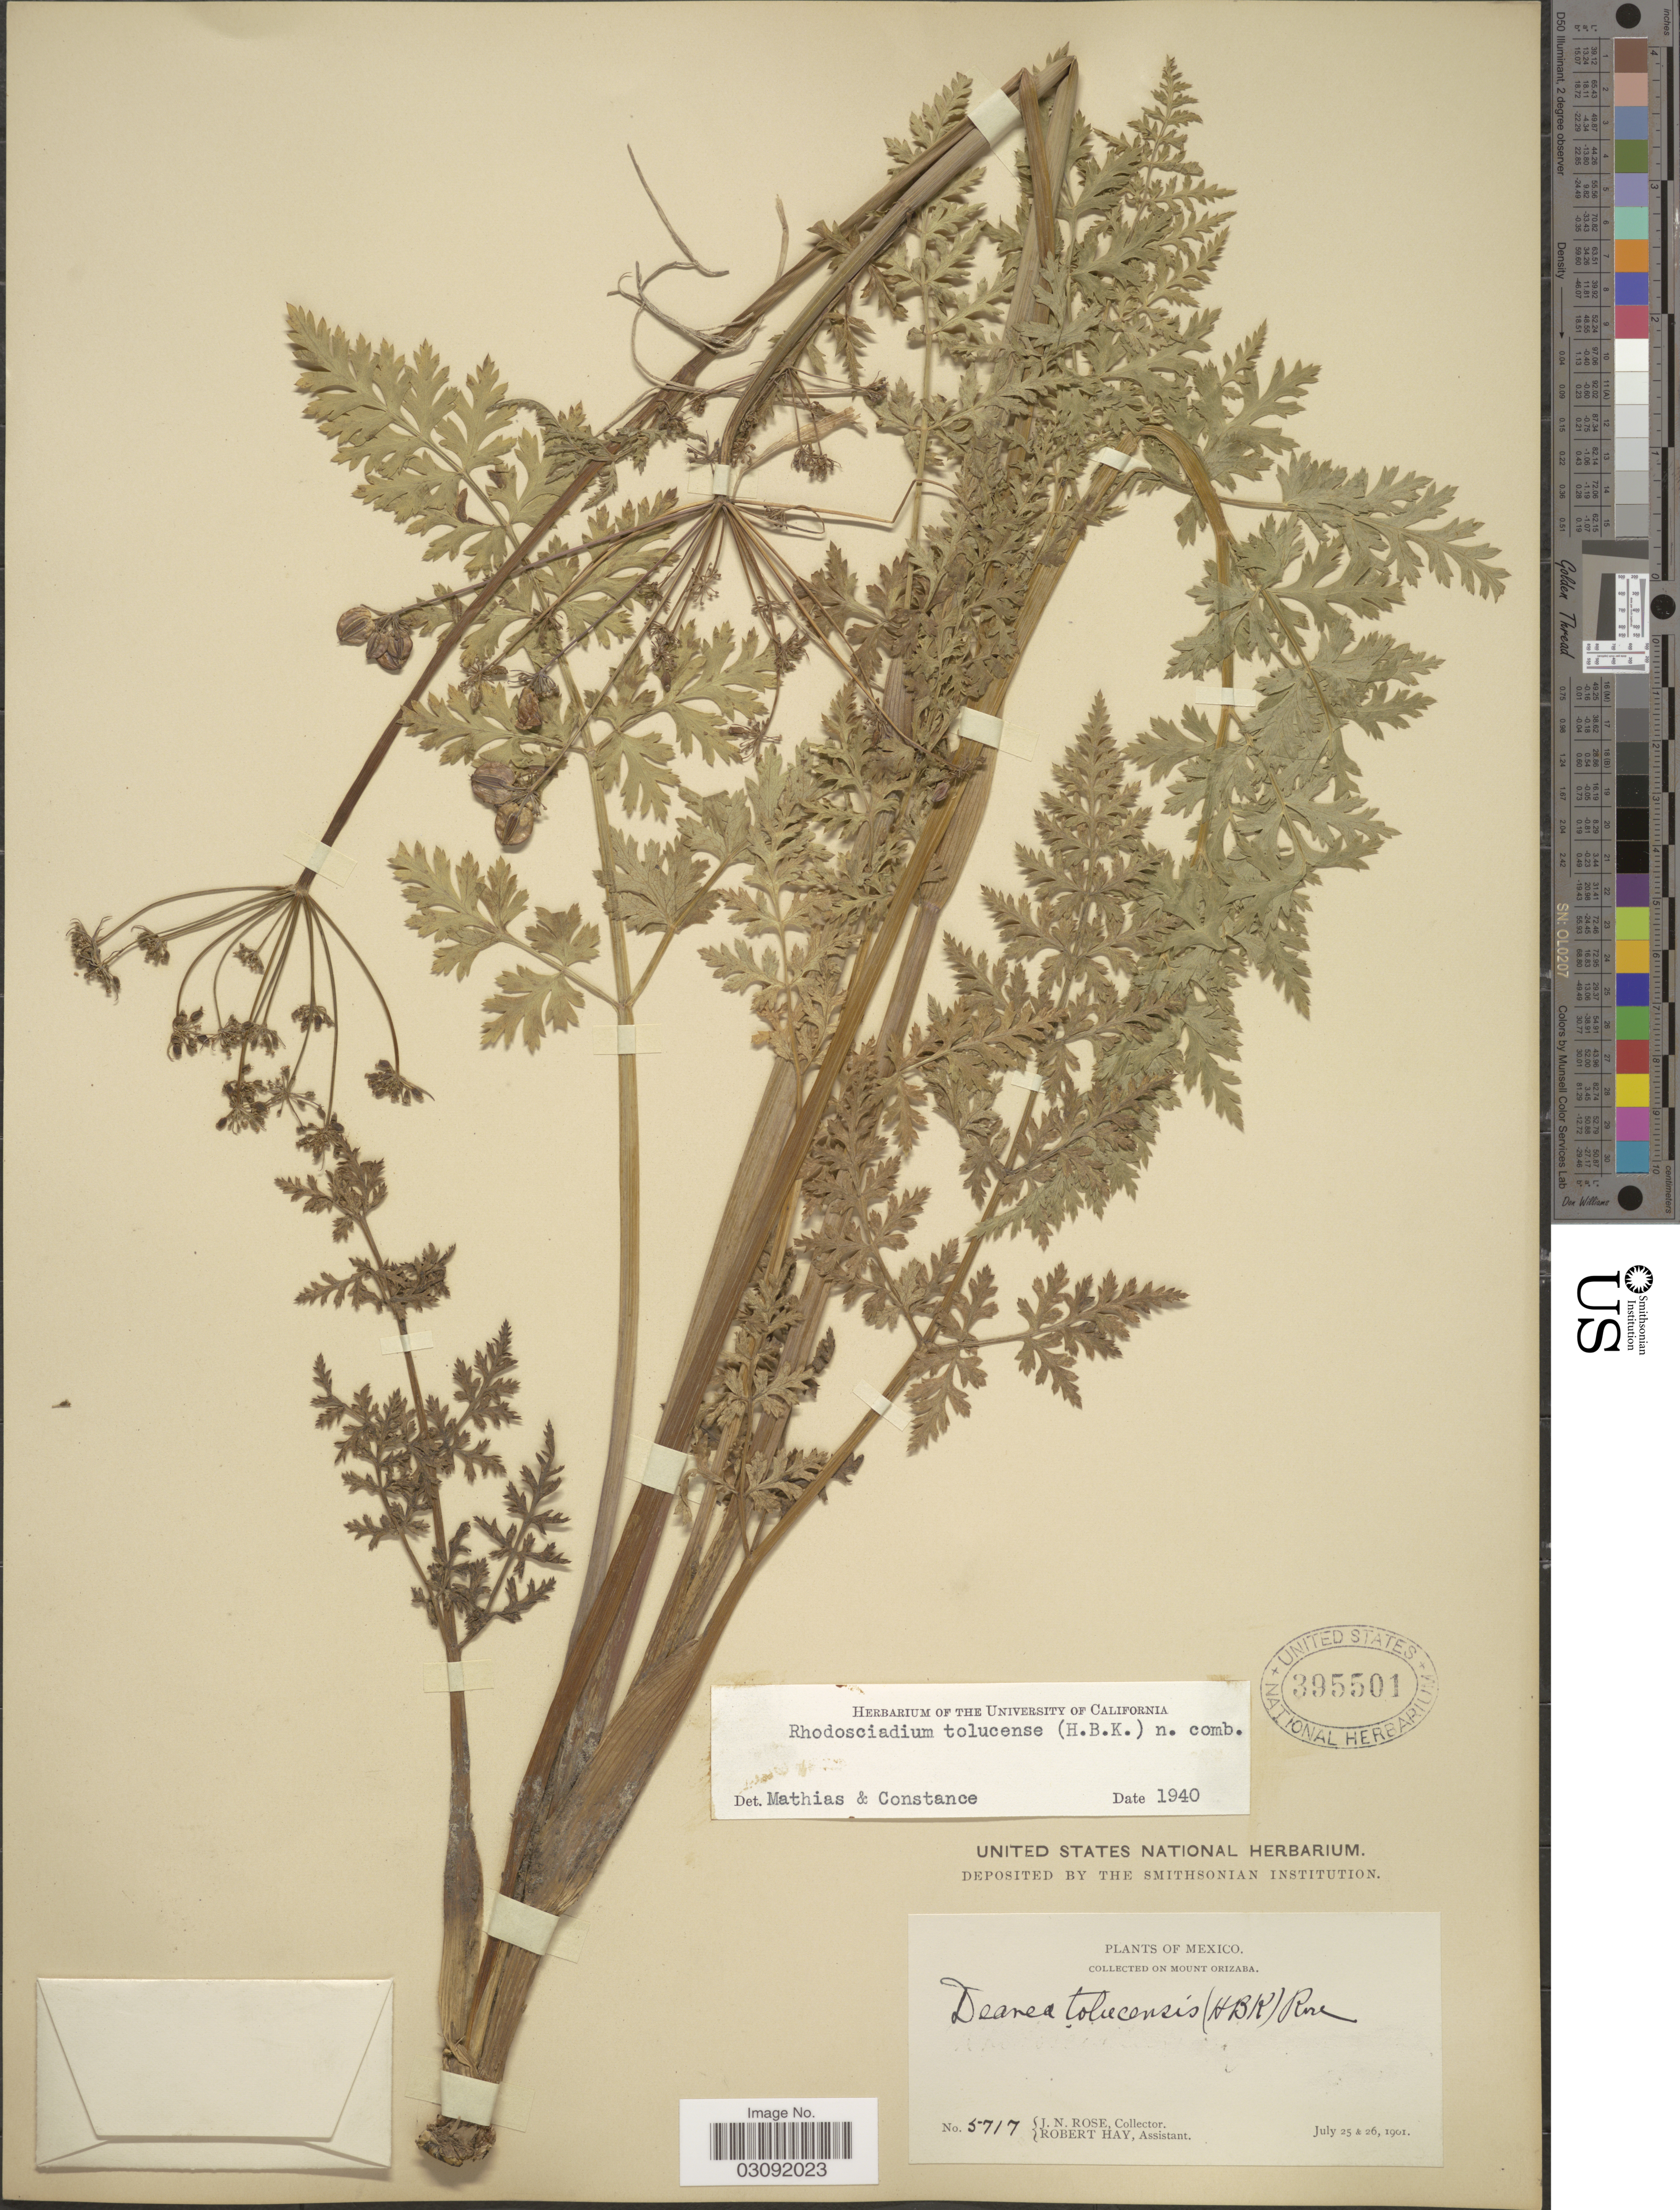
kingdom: Plantae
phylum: Tracheophyta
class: Magnoliopsida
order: Apiales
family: Apiaceae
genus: Rhodosciadium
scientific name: Rhodosciadium tolucense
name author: (Kunth) Mathias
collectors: J. N. Rose & R. Hay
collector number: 5717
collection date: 1901-07-25/1901-07-26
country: Mexico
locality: Mount Orizaba.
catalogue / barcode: US 395501